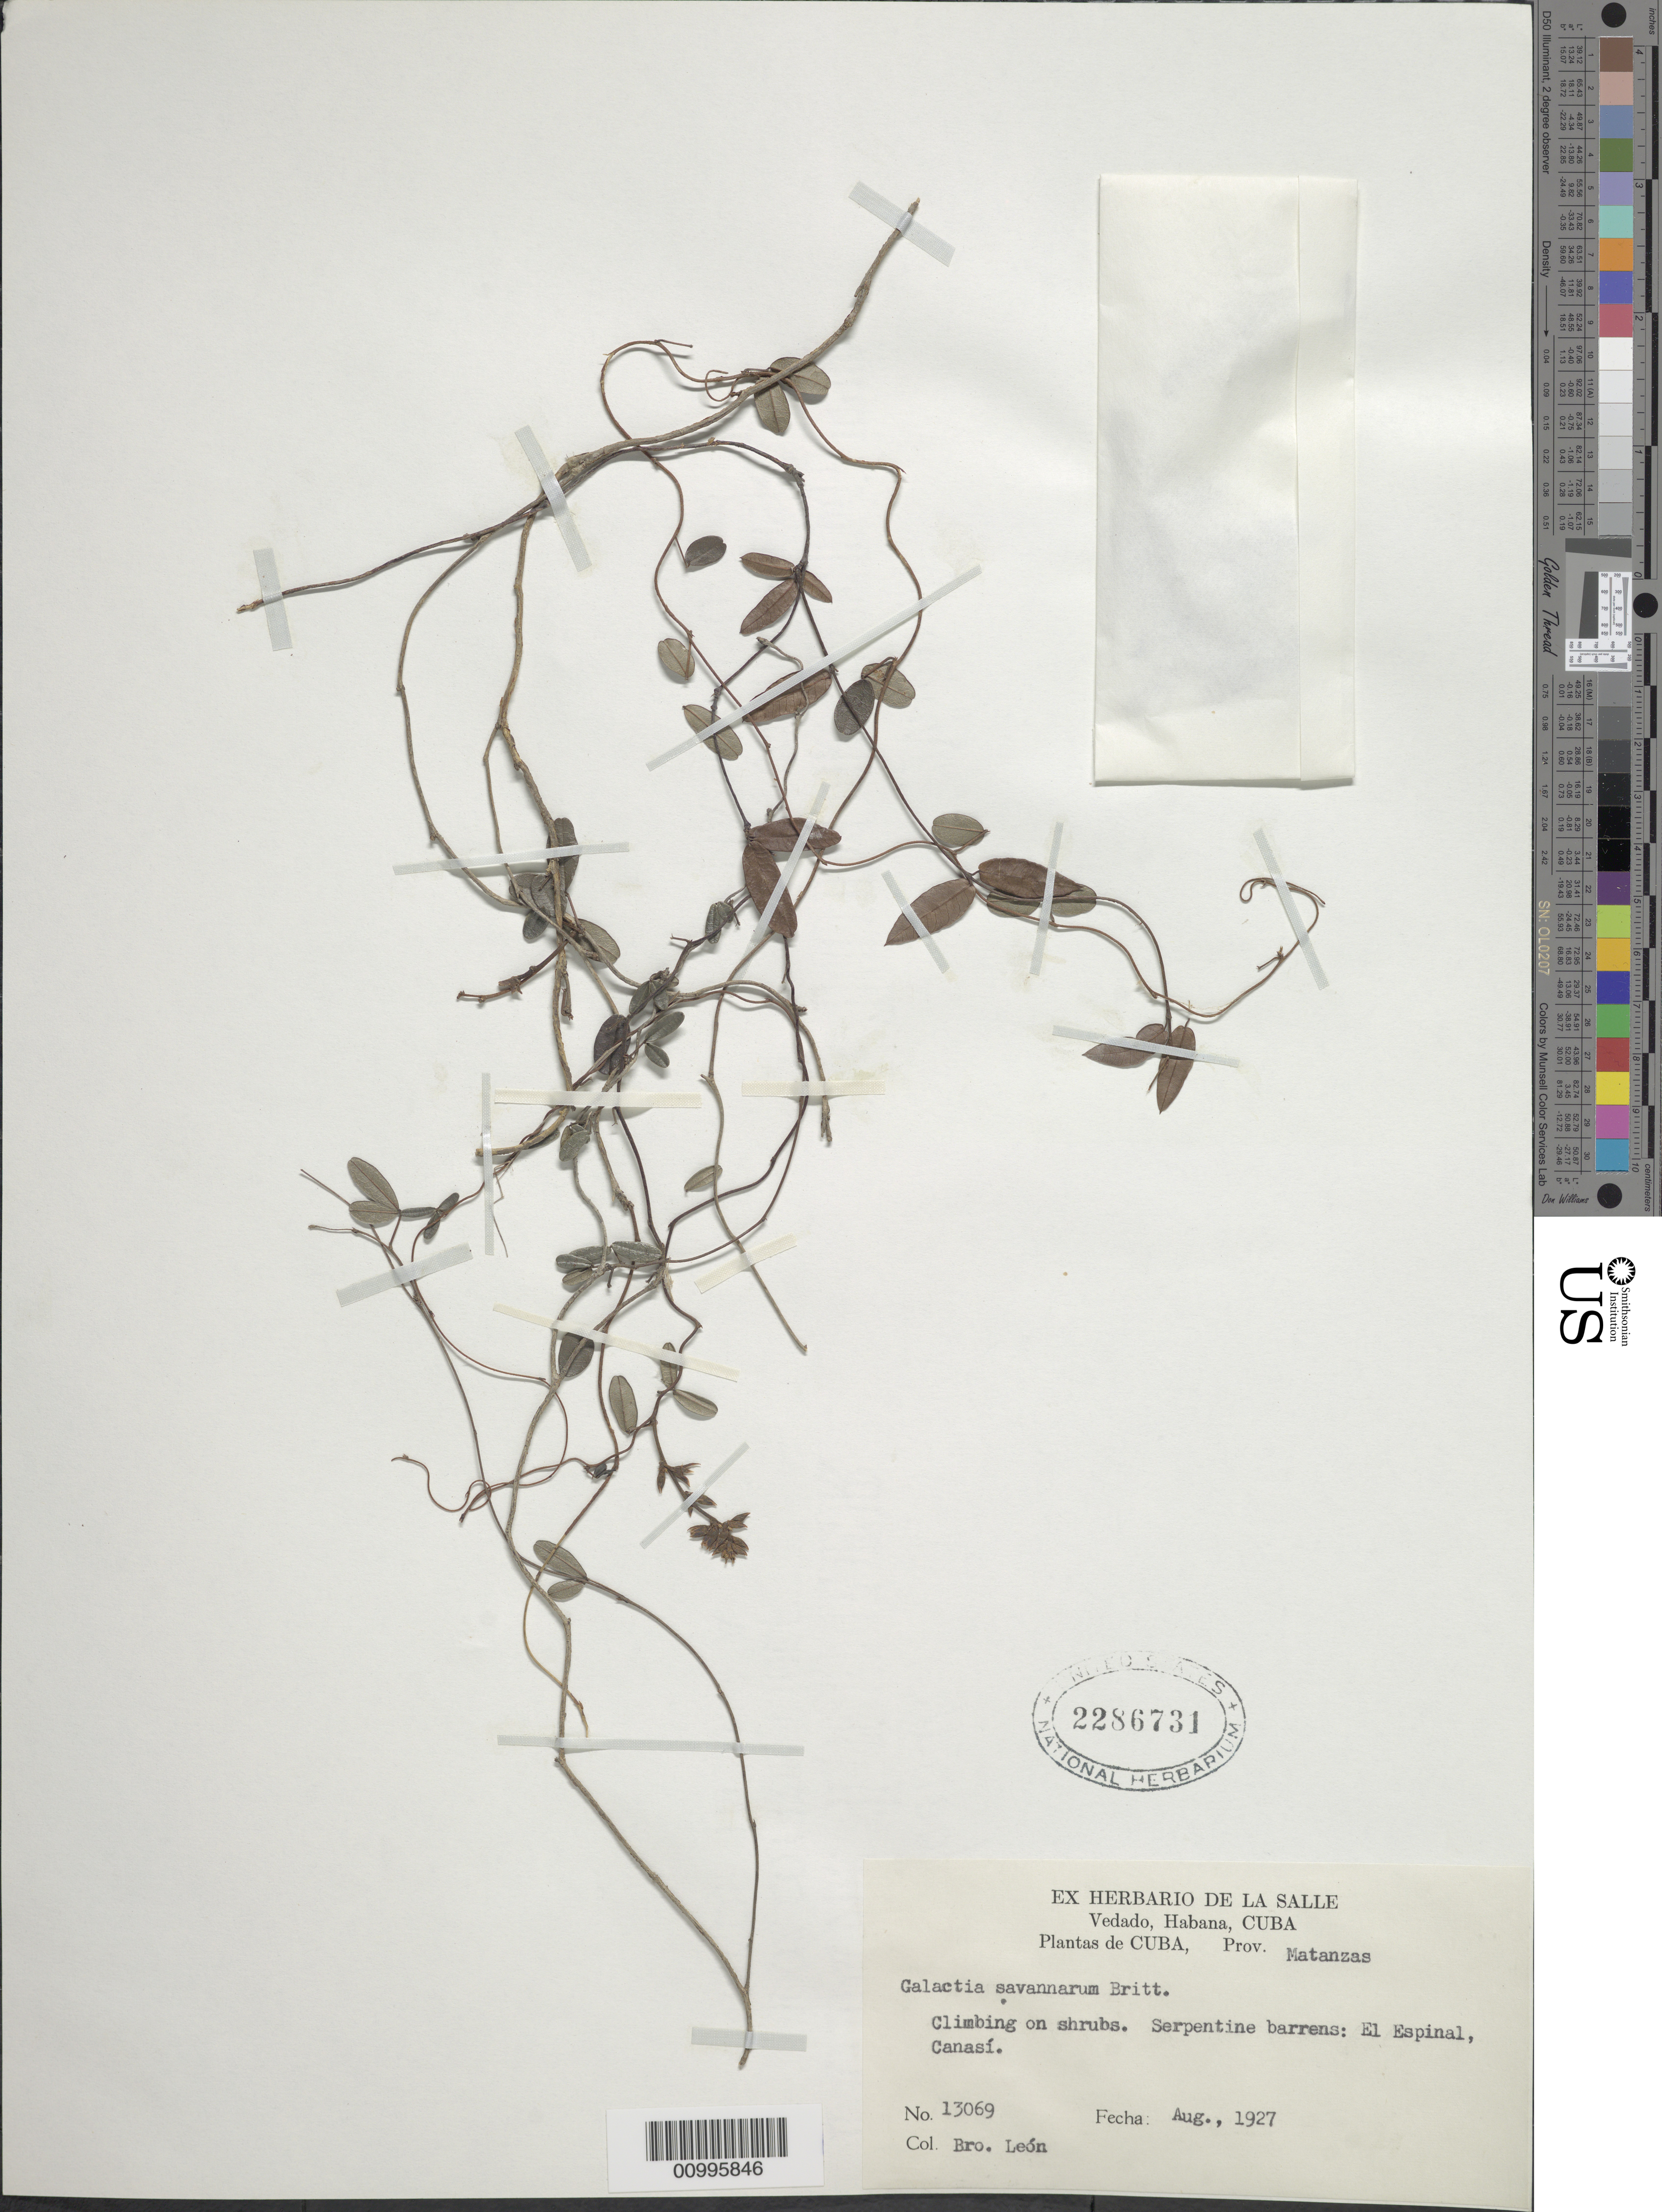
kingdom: Plantae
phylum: Tracheophyta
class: Magnoliopsida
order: Fabales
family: Fabaceae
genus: Galactia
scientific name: Galactia savannarum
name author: Britton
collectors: Bro. León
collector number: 13069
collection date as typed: Aug 1927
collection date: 1927-08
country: Cuba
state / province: Matanzas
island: Cuba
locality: Matanzas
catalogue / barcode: US 2286731